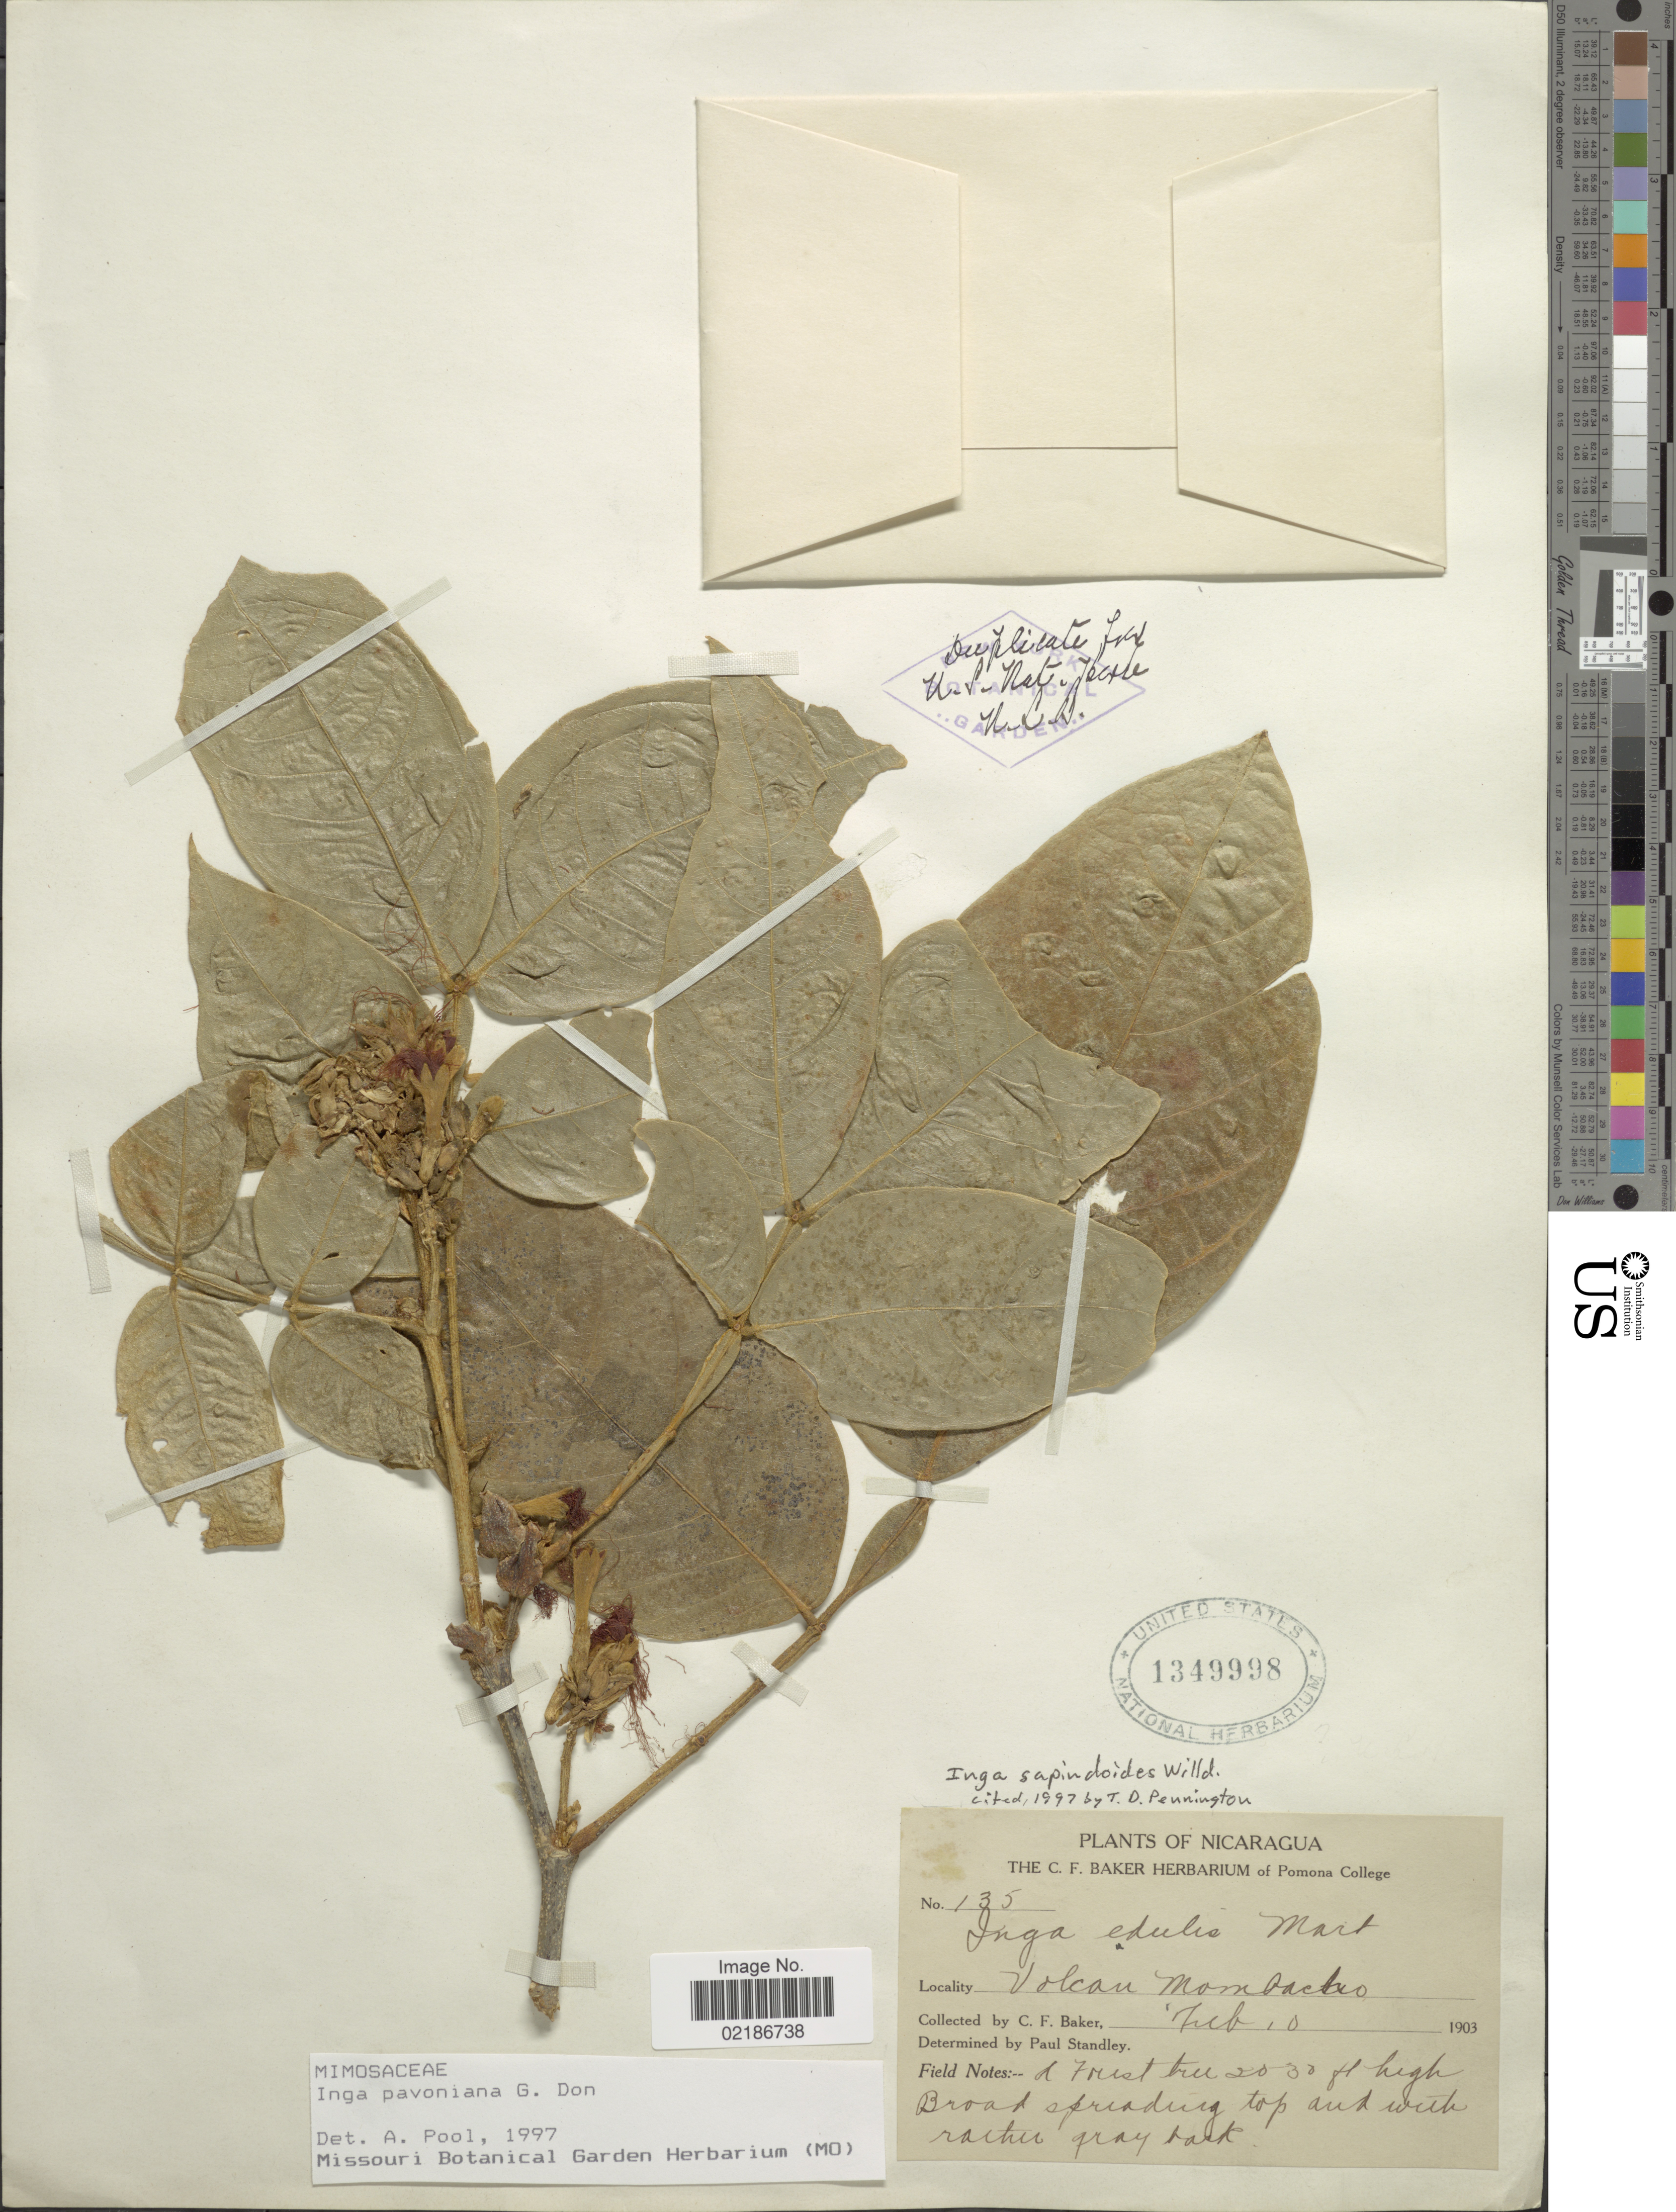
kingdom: Plantae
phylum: Tracheophyta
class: Magnoliopsida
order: Fabales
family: Fabaceae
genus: Inga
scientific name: Inga sapindoides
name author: Willd.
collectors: C. F. Baker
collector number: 135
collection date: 1903-02-10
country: Nicaragua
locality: Volcan Mombacho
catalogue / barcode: US 1349998